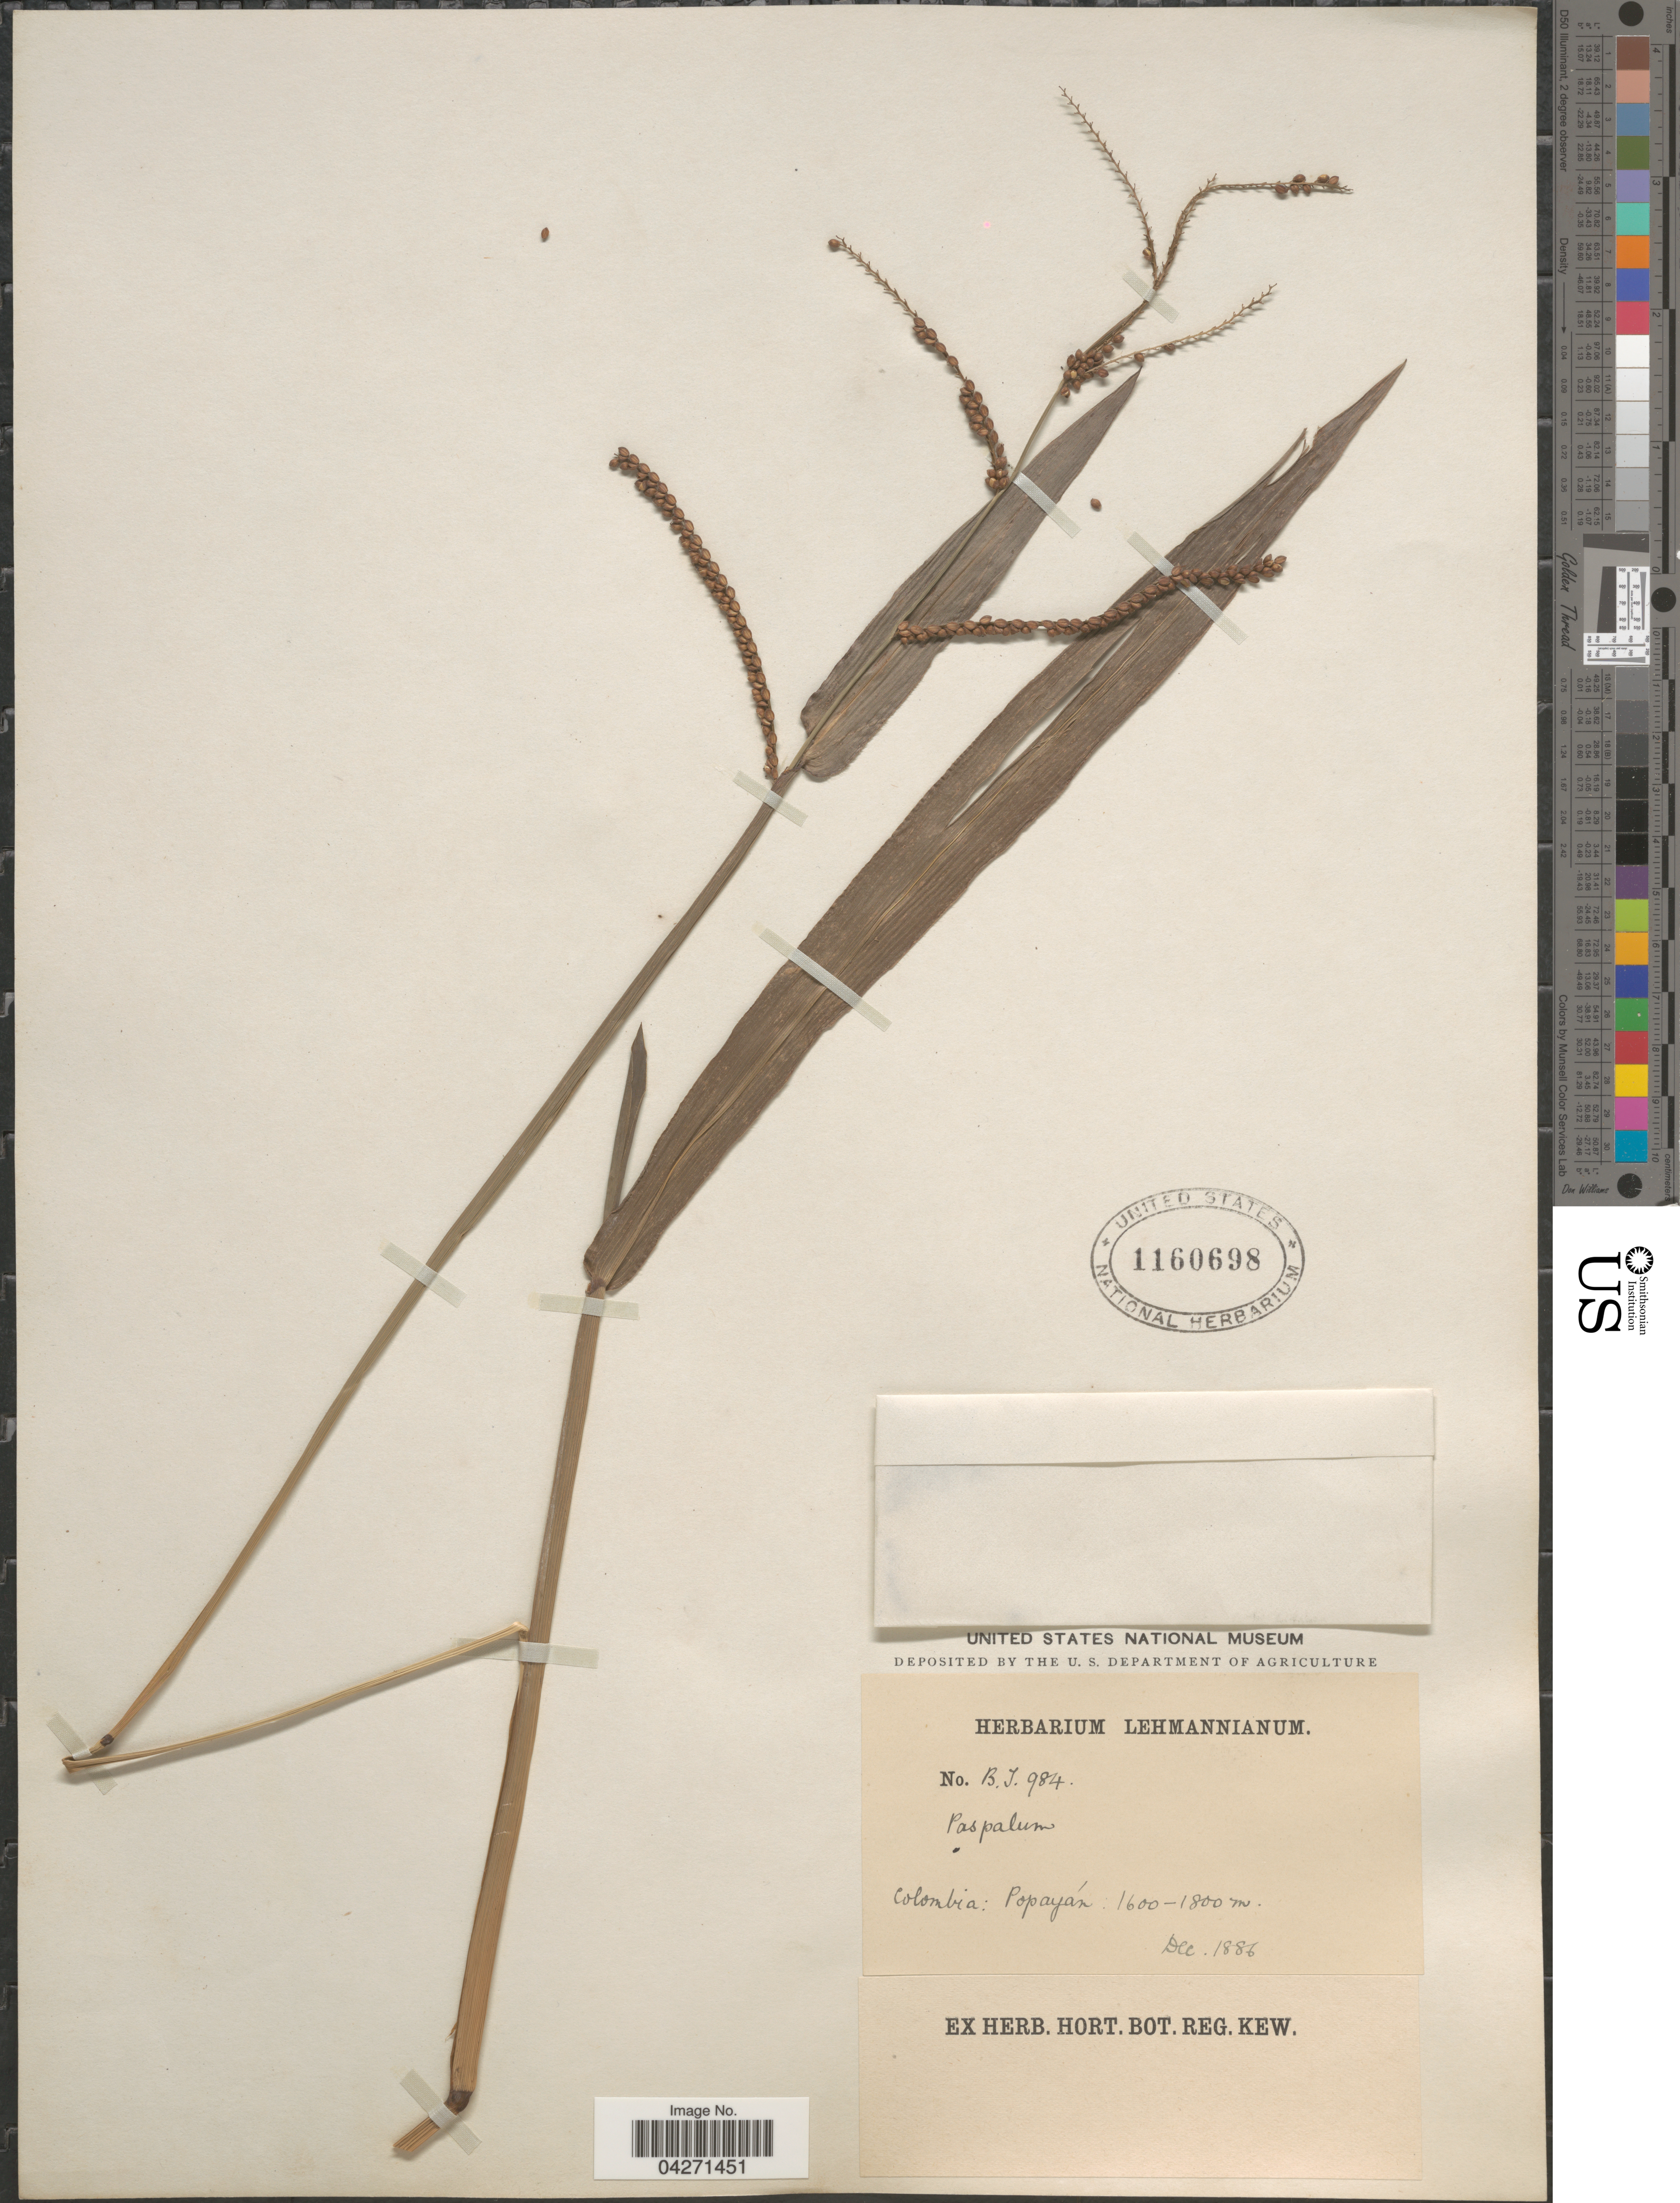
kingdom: Plantae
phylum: Tracheophyta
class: Liliopsida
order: Poales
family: Poaceae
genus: Paspalum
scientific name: Paspalum macrophyllum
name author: Kunth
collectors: ex herb. Lehmannianum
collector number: B.I. 984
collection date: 1886-12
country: Colombia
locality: Popayán.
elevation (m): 1600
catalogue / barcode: US 1160698